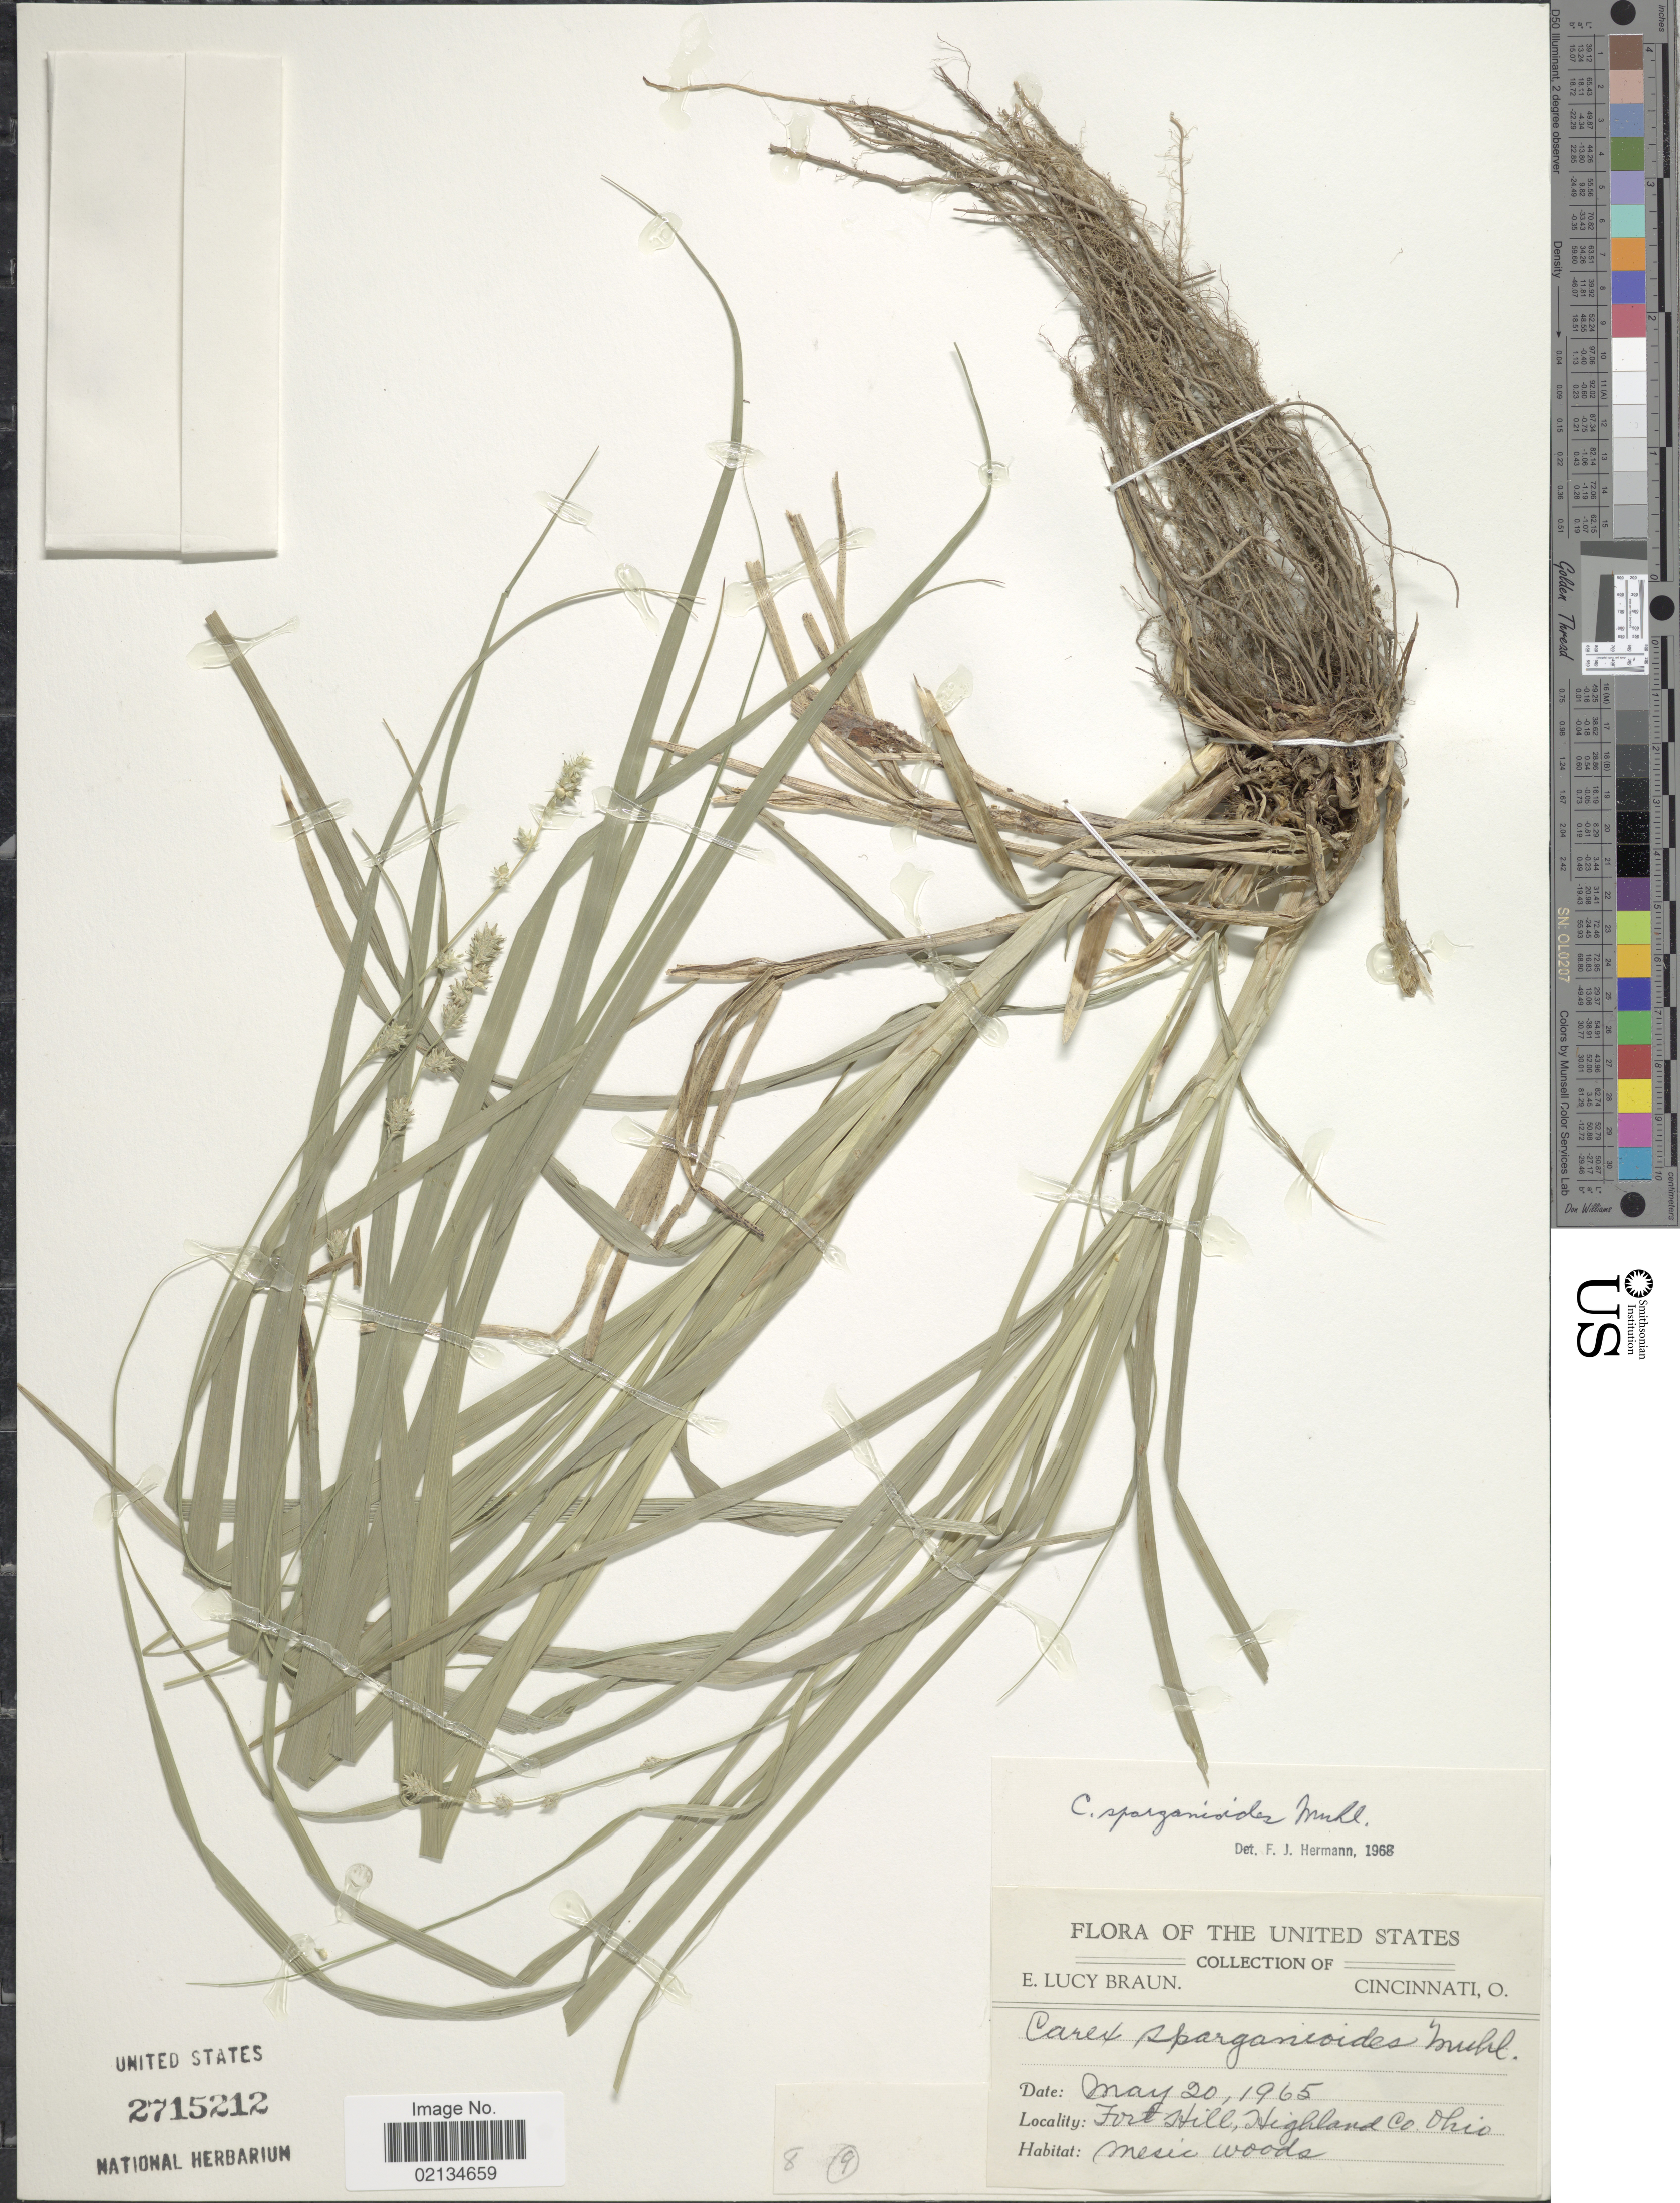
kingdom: Plantae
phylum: Tracheophyta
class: Liliopsida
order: Poales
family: Cyperaceae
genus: Carex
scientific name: Carex sparganioides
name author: Muhl. ex Willd.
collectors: E. L. Braun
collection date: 1965-05-20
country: United States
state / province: Ohio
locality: Fort Hill, Highland Co., mesic woods.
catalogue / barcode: US 2715212